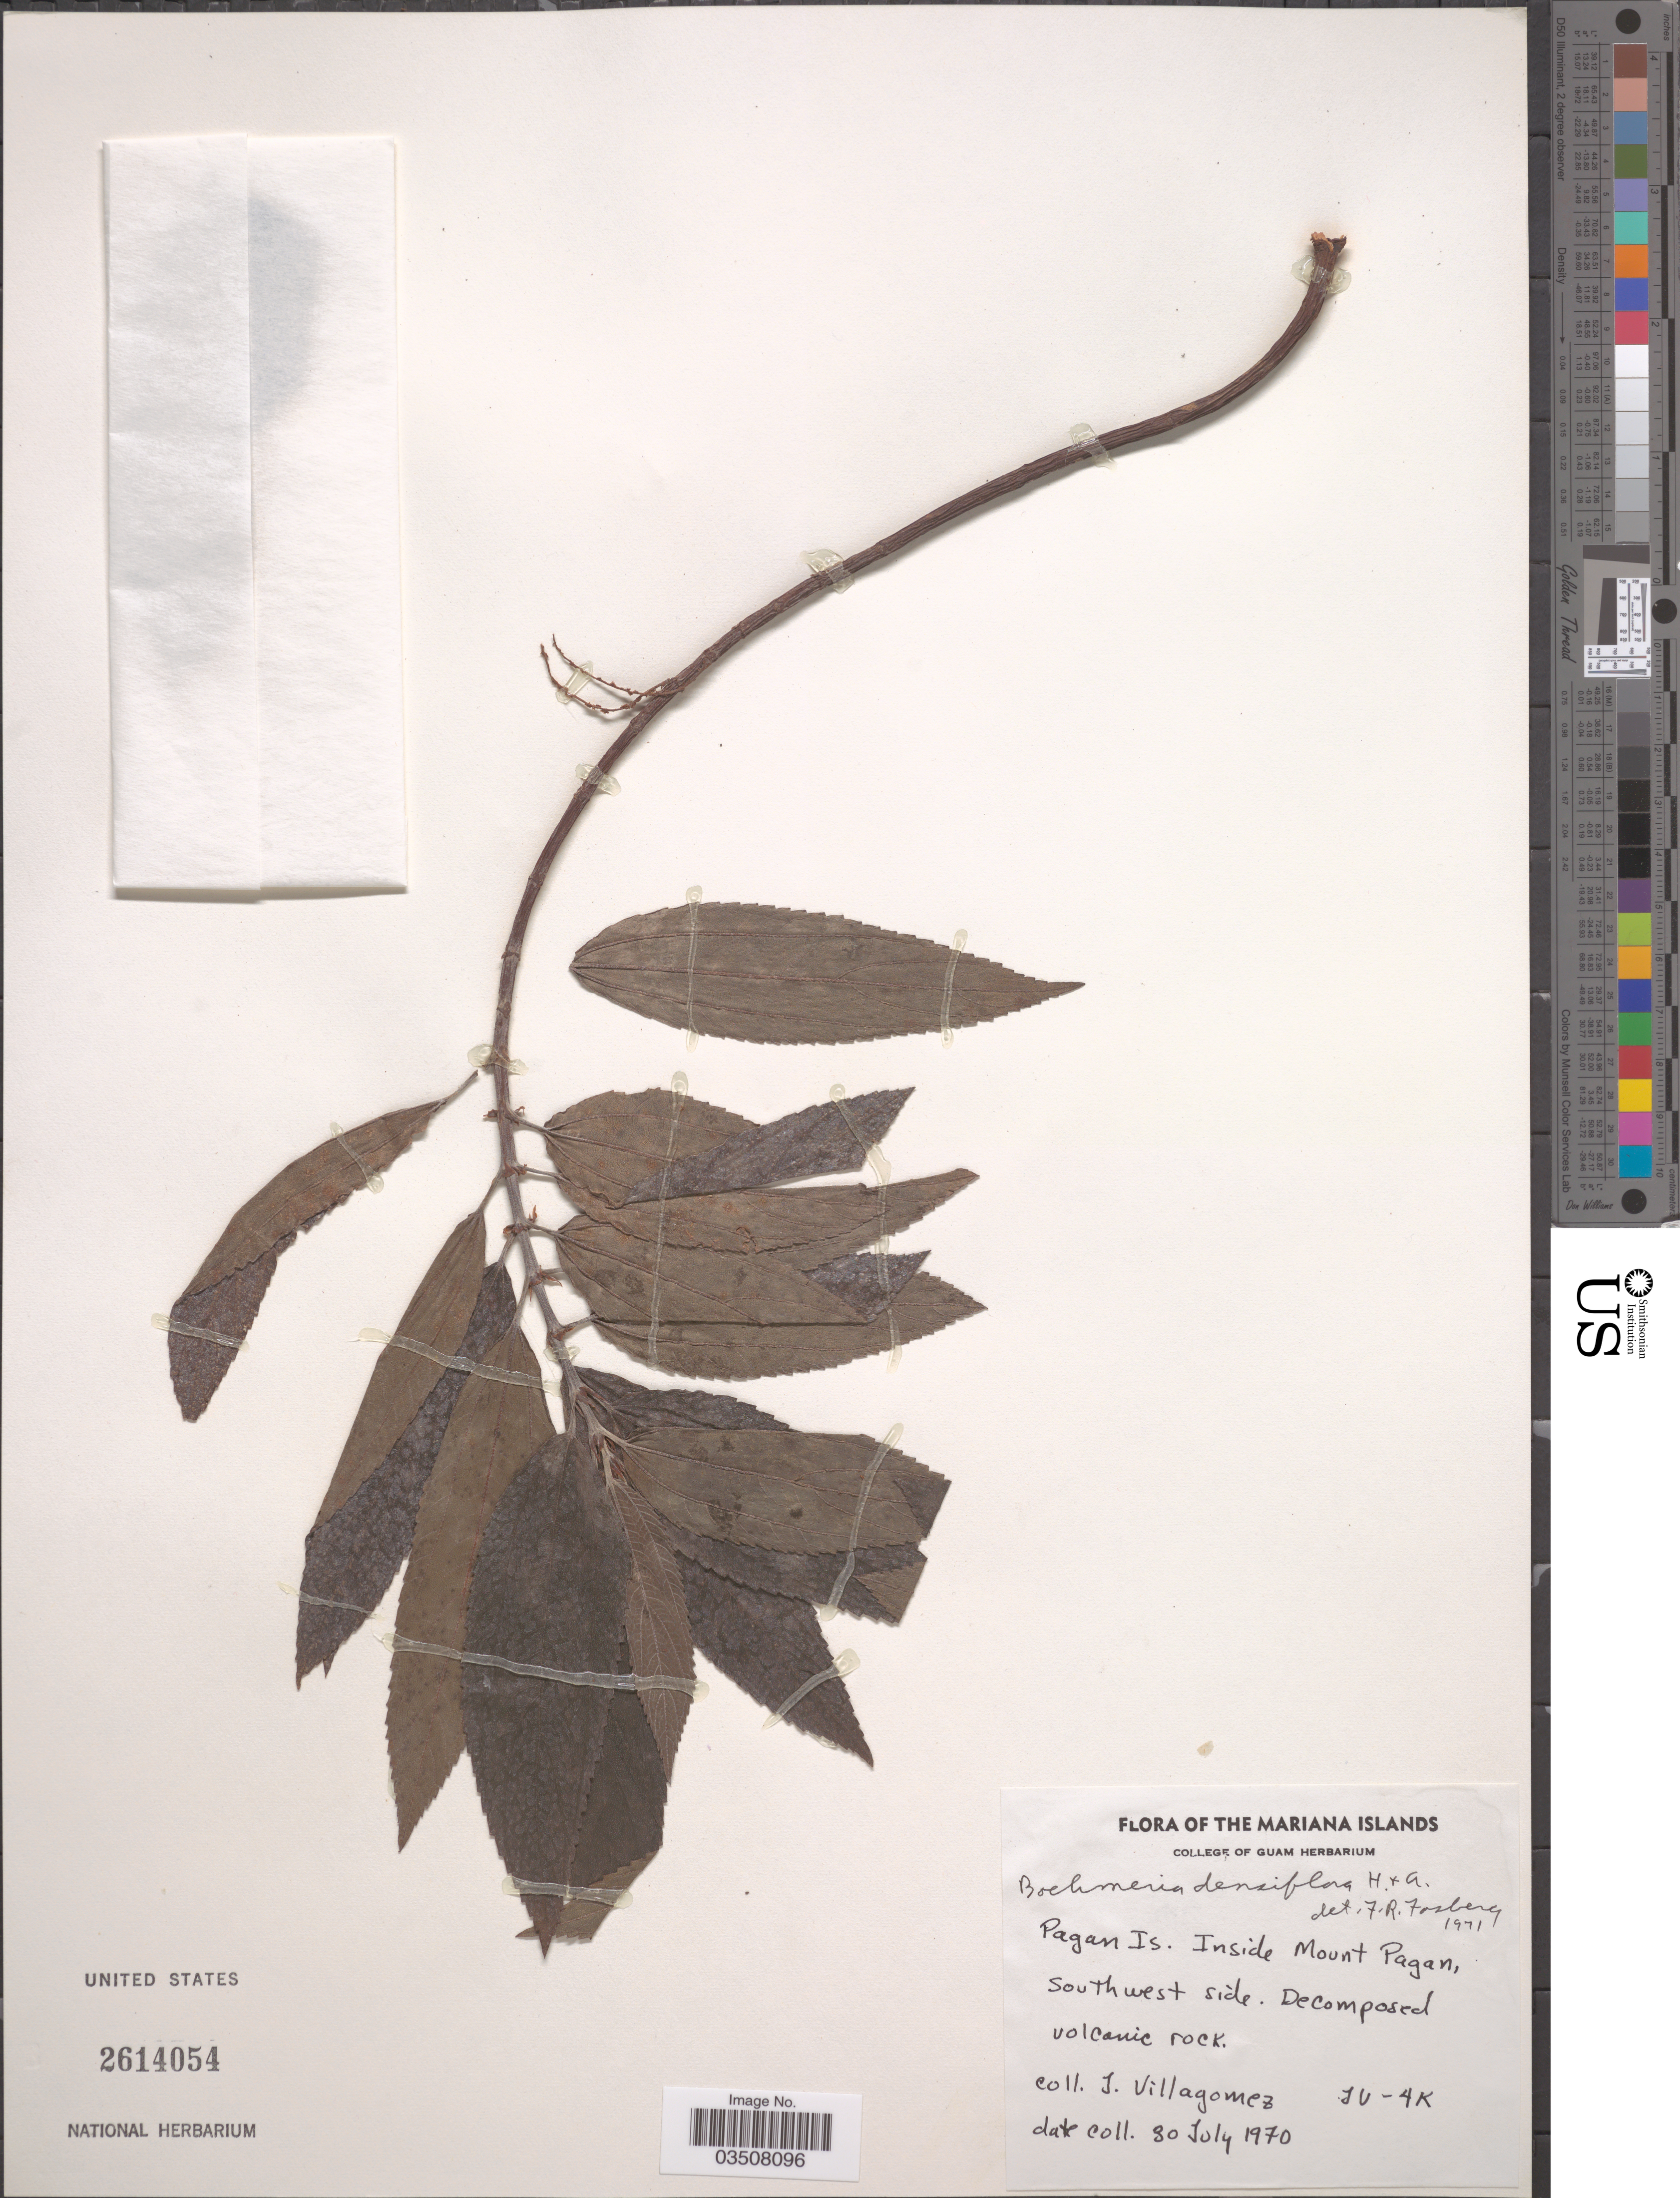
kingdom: Plantae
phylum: Tracheophyta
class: Magnoliopsida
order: Rosales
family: Urticaceae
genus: Boehmeria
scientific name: Boehmeria densiflora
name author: Hook. & Arn.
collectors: J. Villagomez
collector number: JV-4K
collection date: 1970-07-30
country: Northern Mariana Islands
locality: The Mariana Islands. Pagan Is. Inside Mount Pagan, Southwest side.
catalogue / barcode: US 2614054